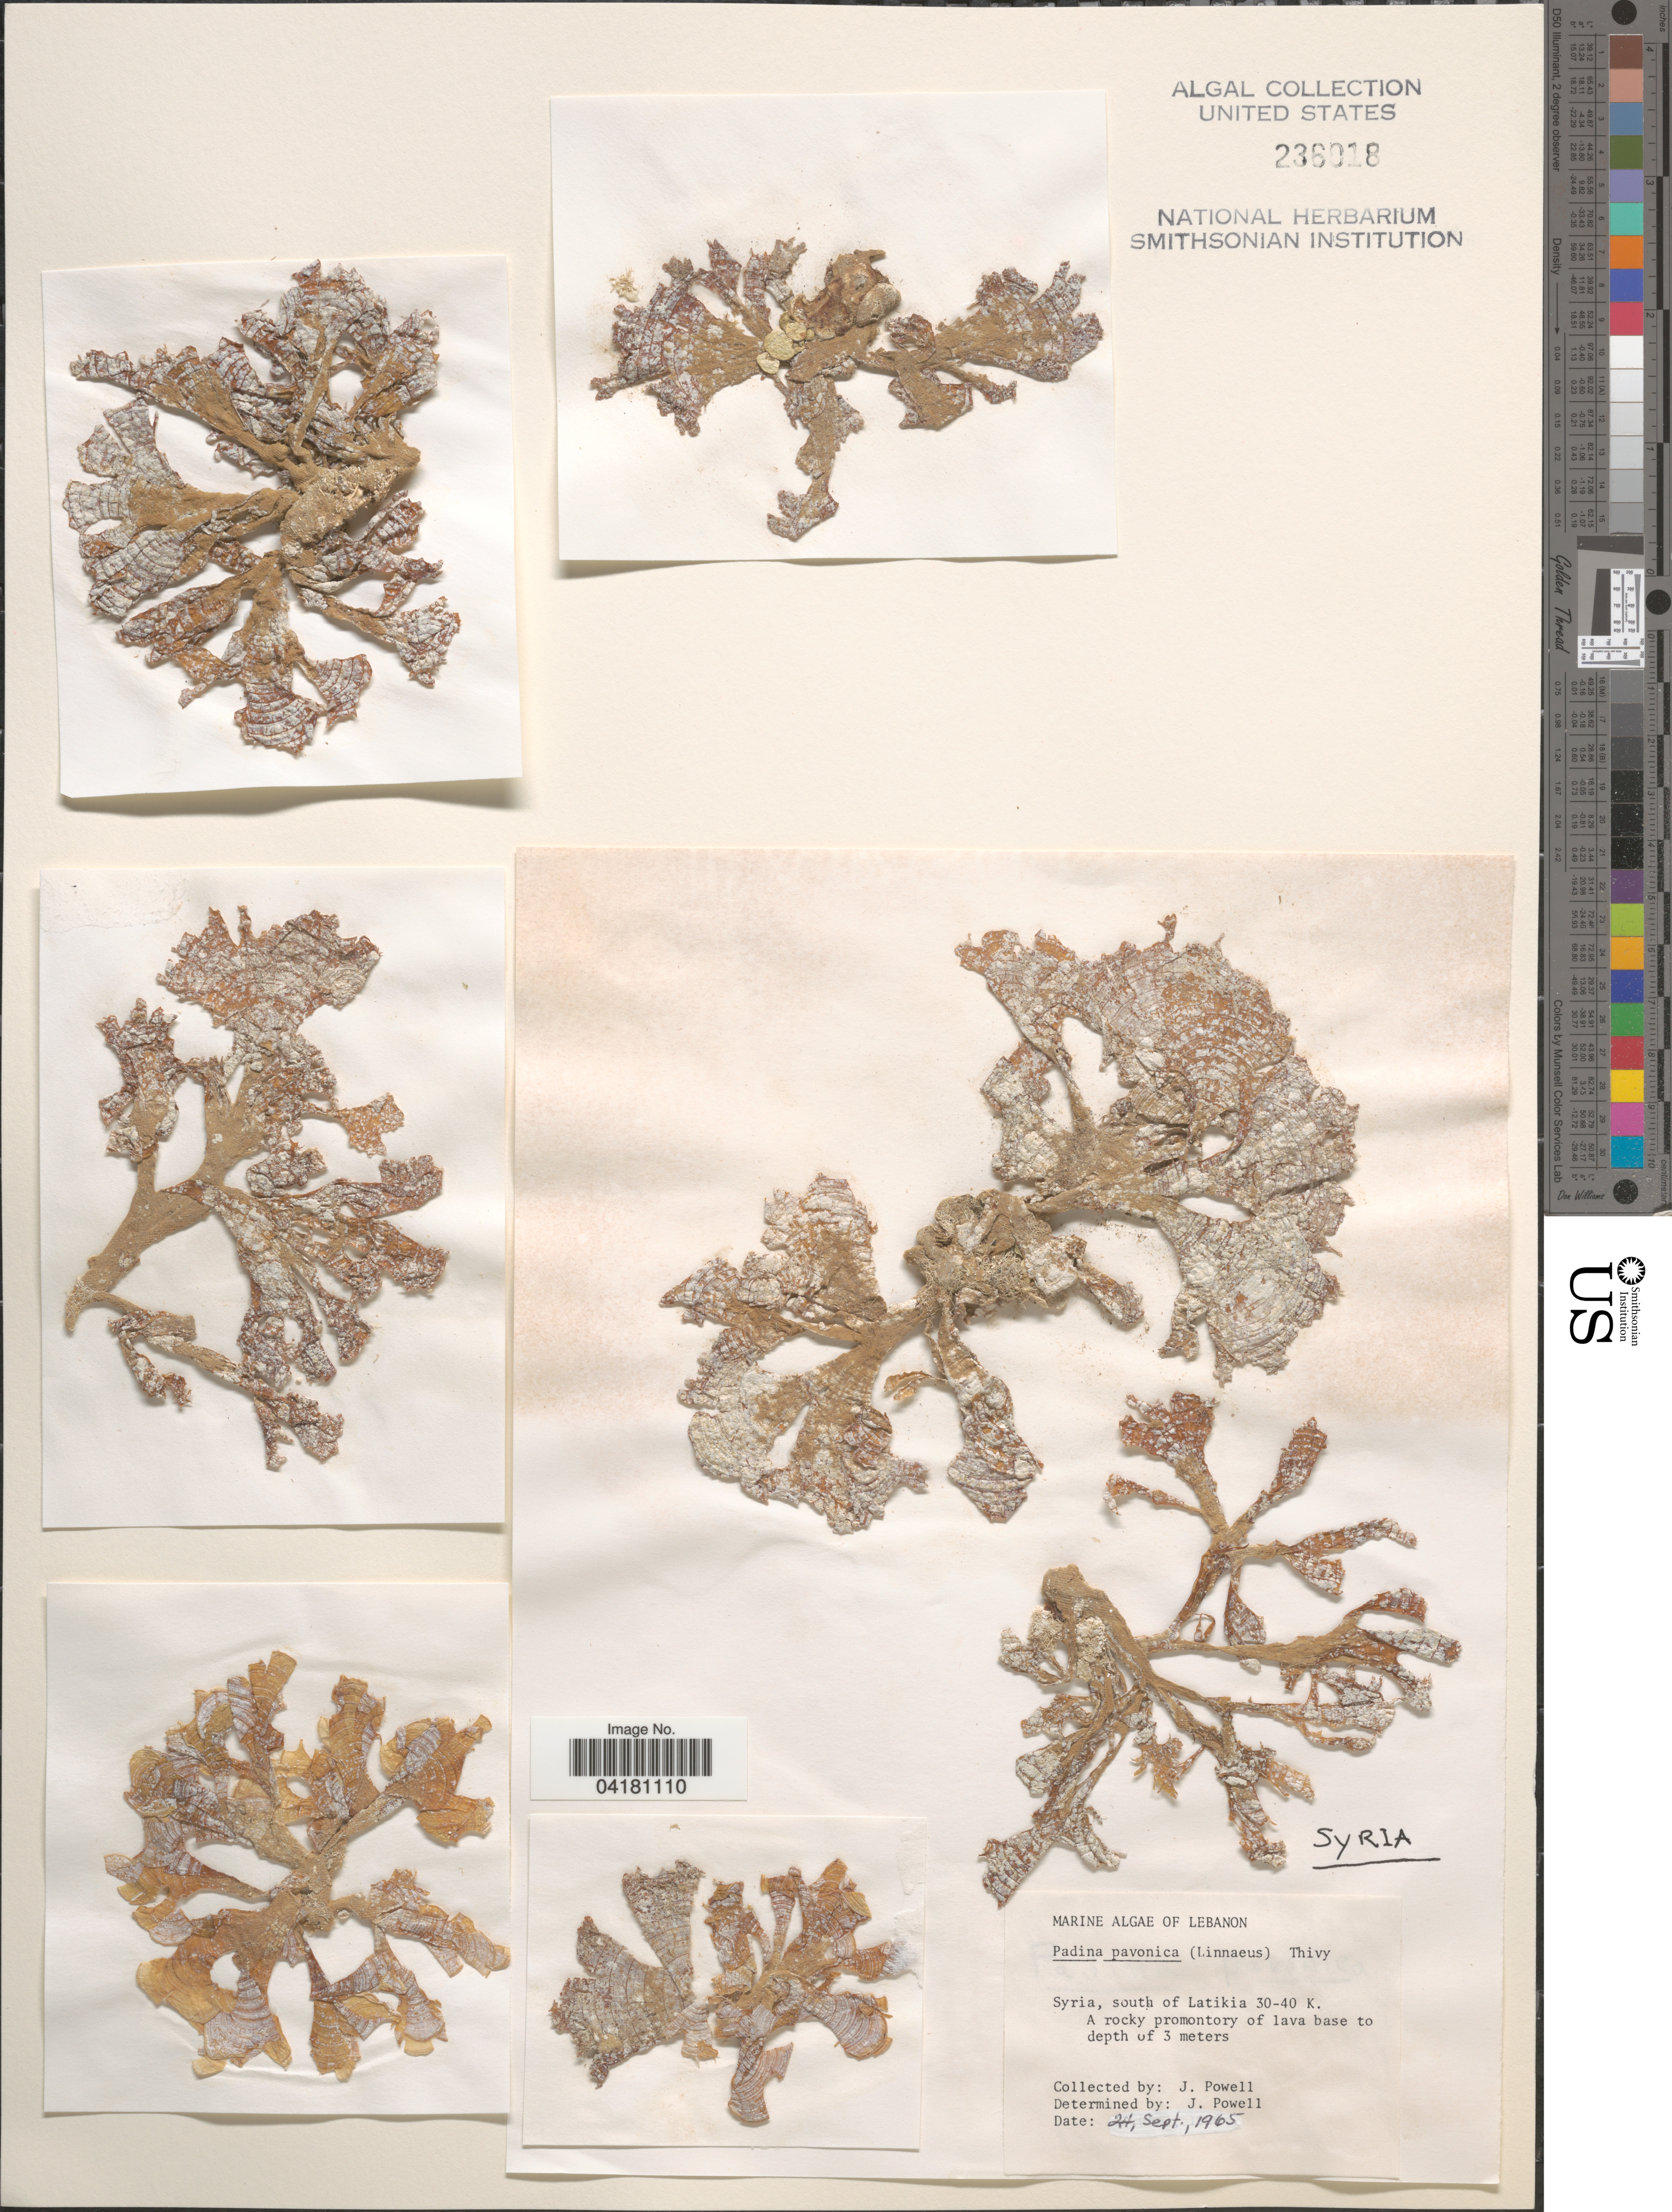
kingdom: Chromista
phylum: Ochrophyta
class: Phaeophyceae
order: Dictyotales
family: Dictyotaceae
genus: Padina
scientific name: Padina pavonica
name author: (L.) Thivy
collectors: J. Powell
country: Syria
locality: South of Latikia 30-40 K.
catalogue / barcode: US 236018